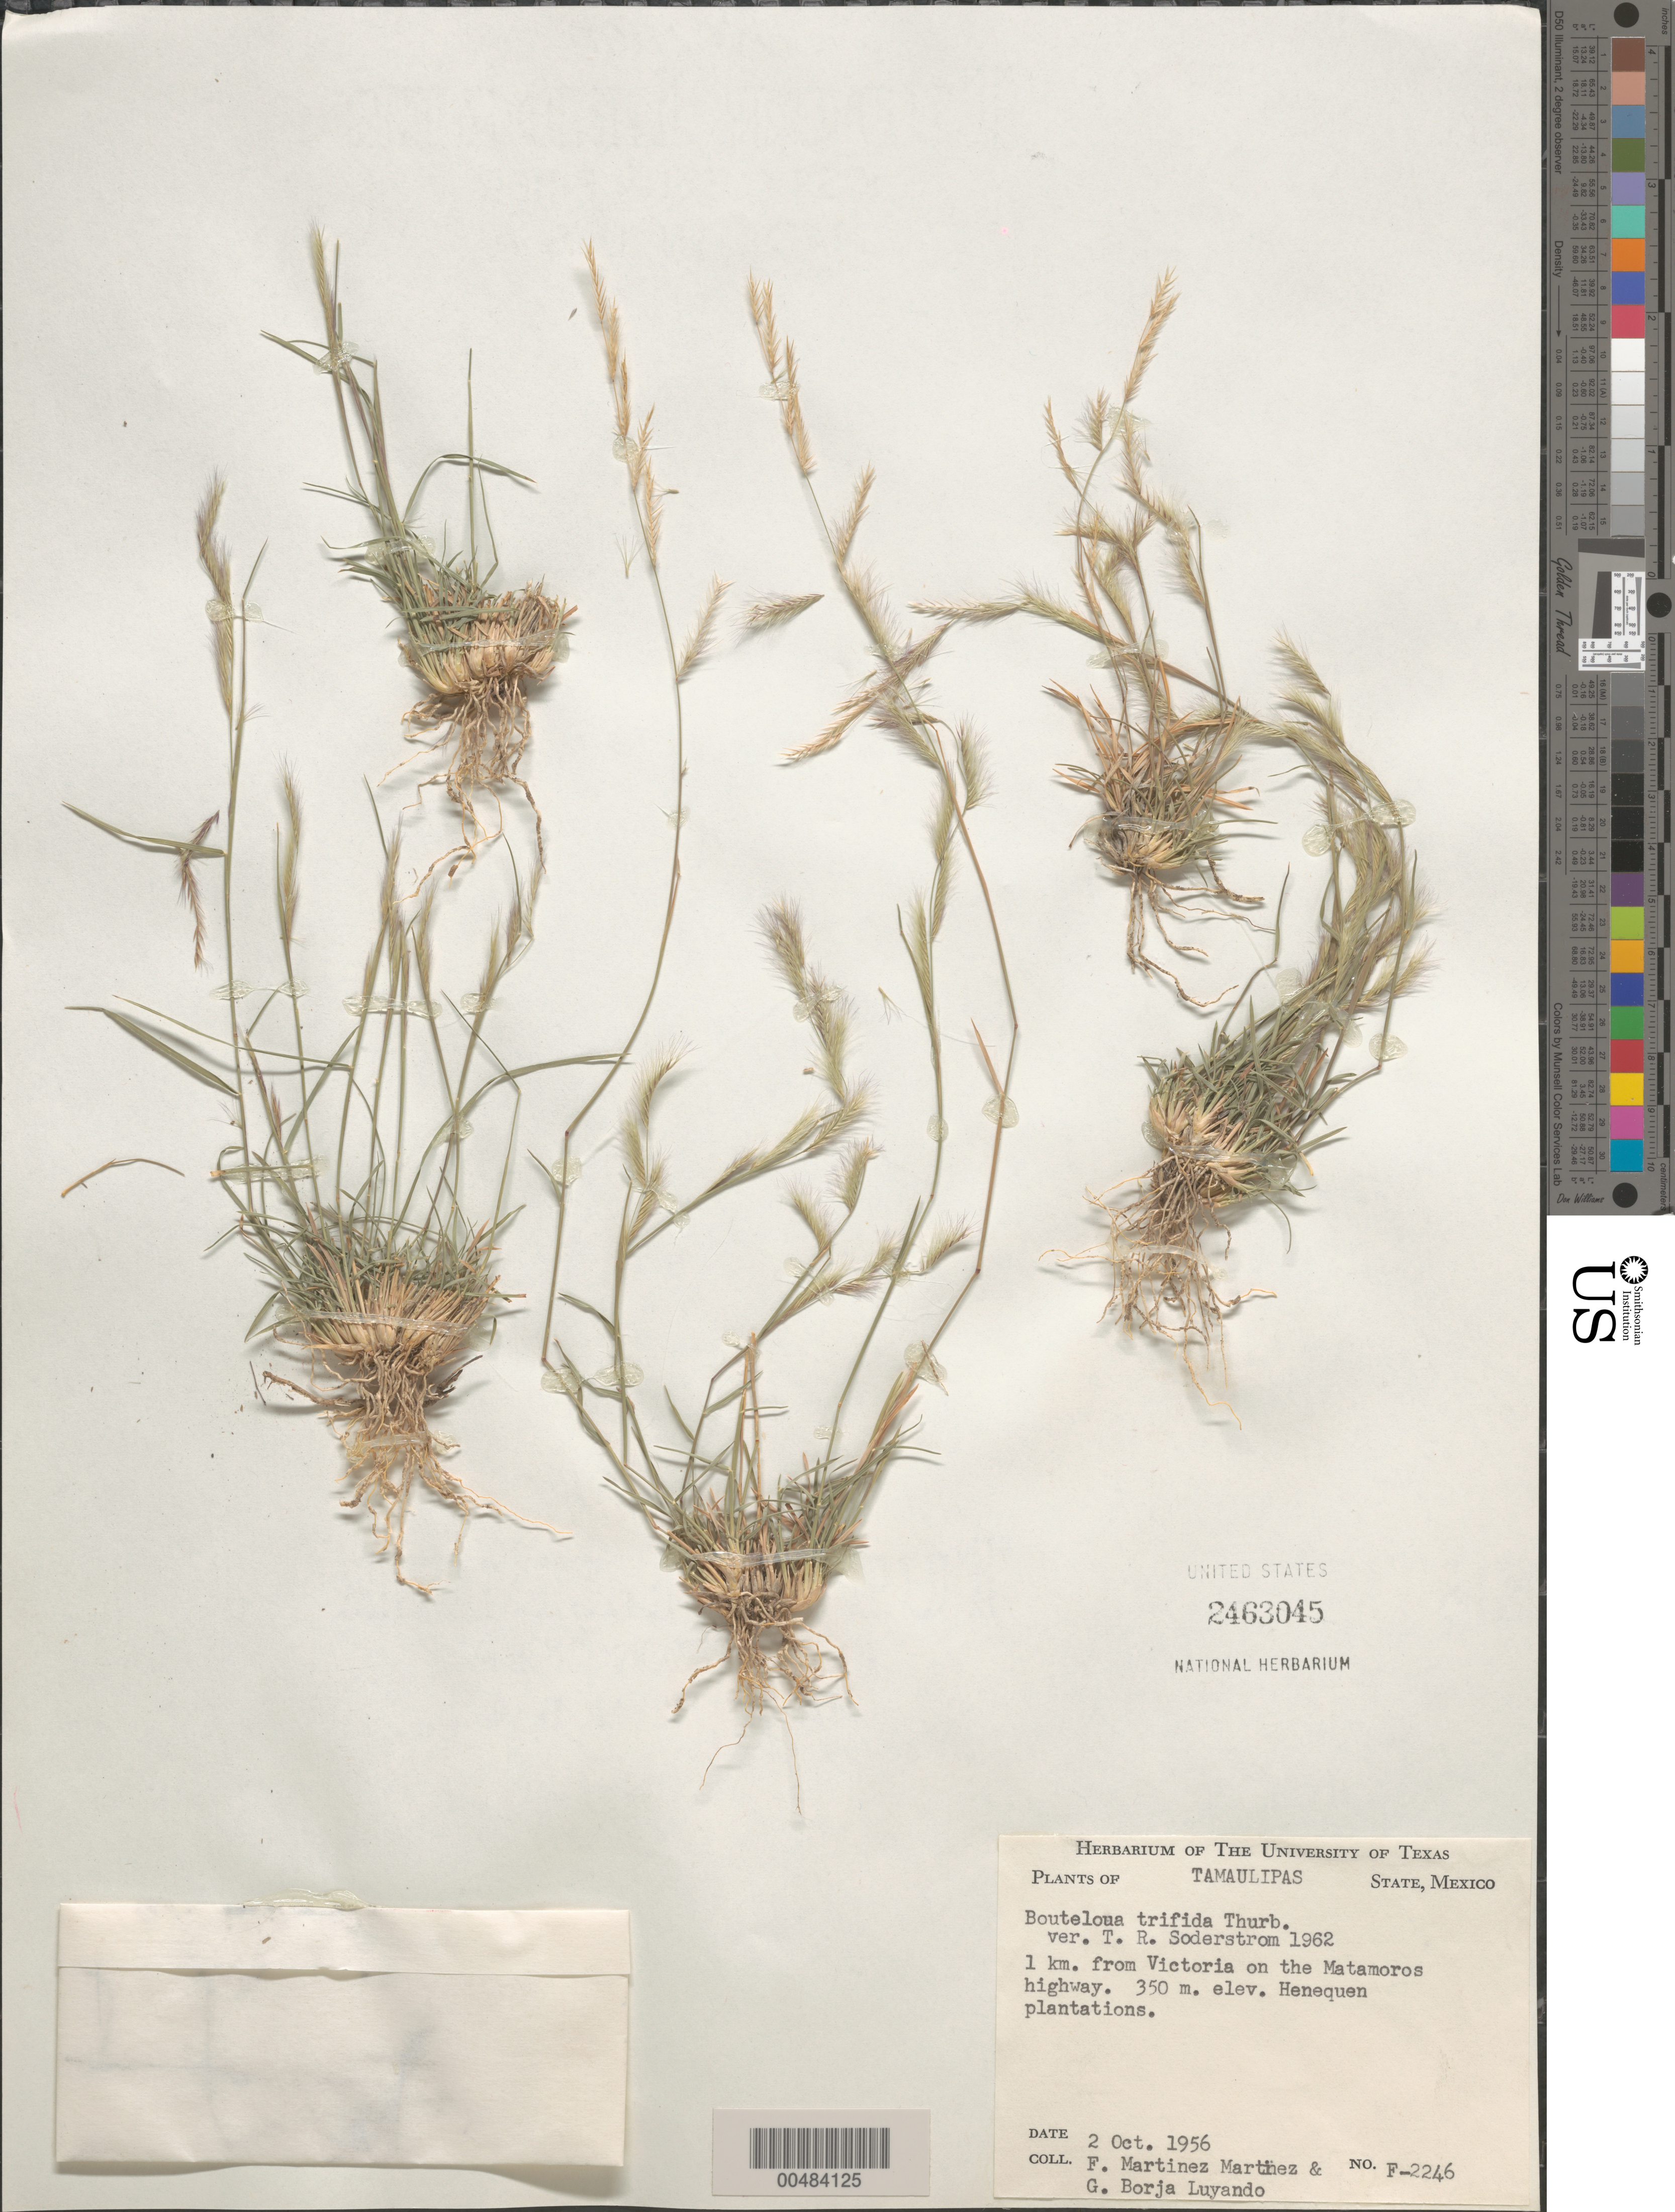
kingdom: Plantae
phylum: Tracheophyta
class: Liliopsida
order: Poales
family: Poaceae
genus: Bouteloua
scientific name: Bouteloua trifida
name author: Thurb.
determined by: Soderstrom, T. R.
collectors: F. Martinez-M. & G. Borja-Luyando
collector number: F-2246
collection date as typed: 2 Oct 1956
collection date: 1956-10-02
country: Mexico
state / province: Tamaulipas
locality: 1 km from Victoria on the Matamoros highway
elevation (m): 350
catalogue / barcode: US 2463045